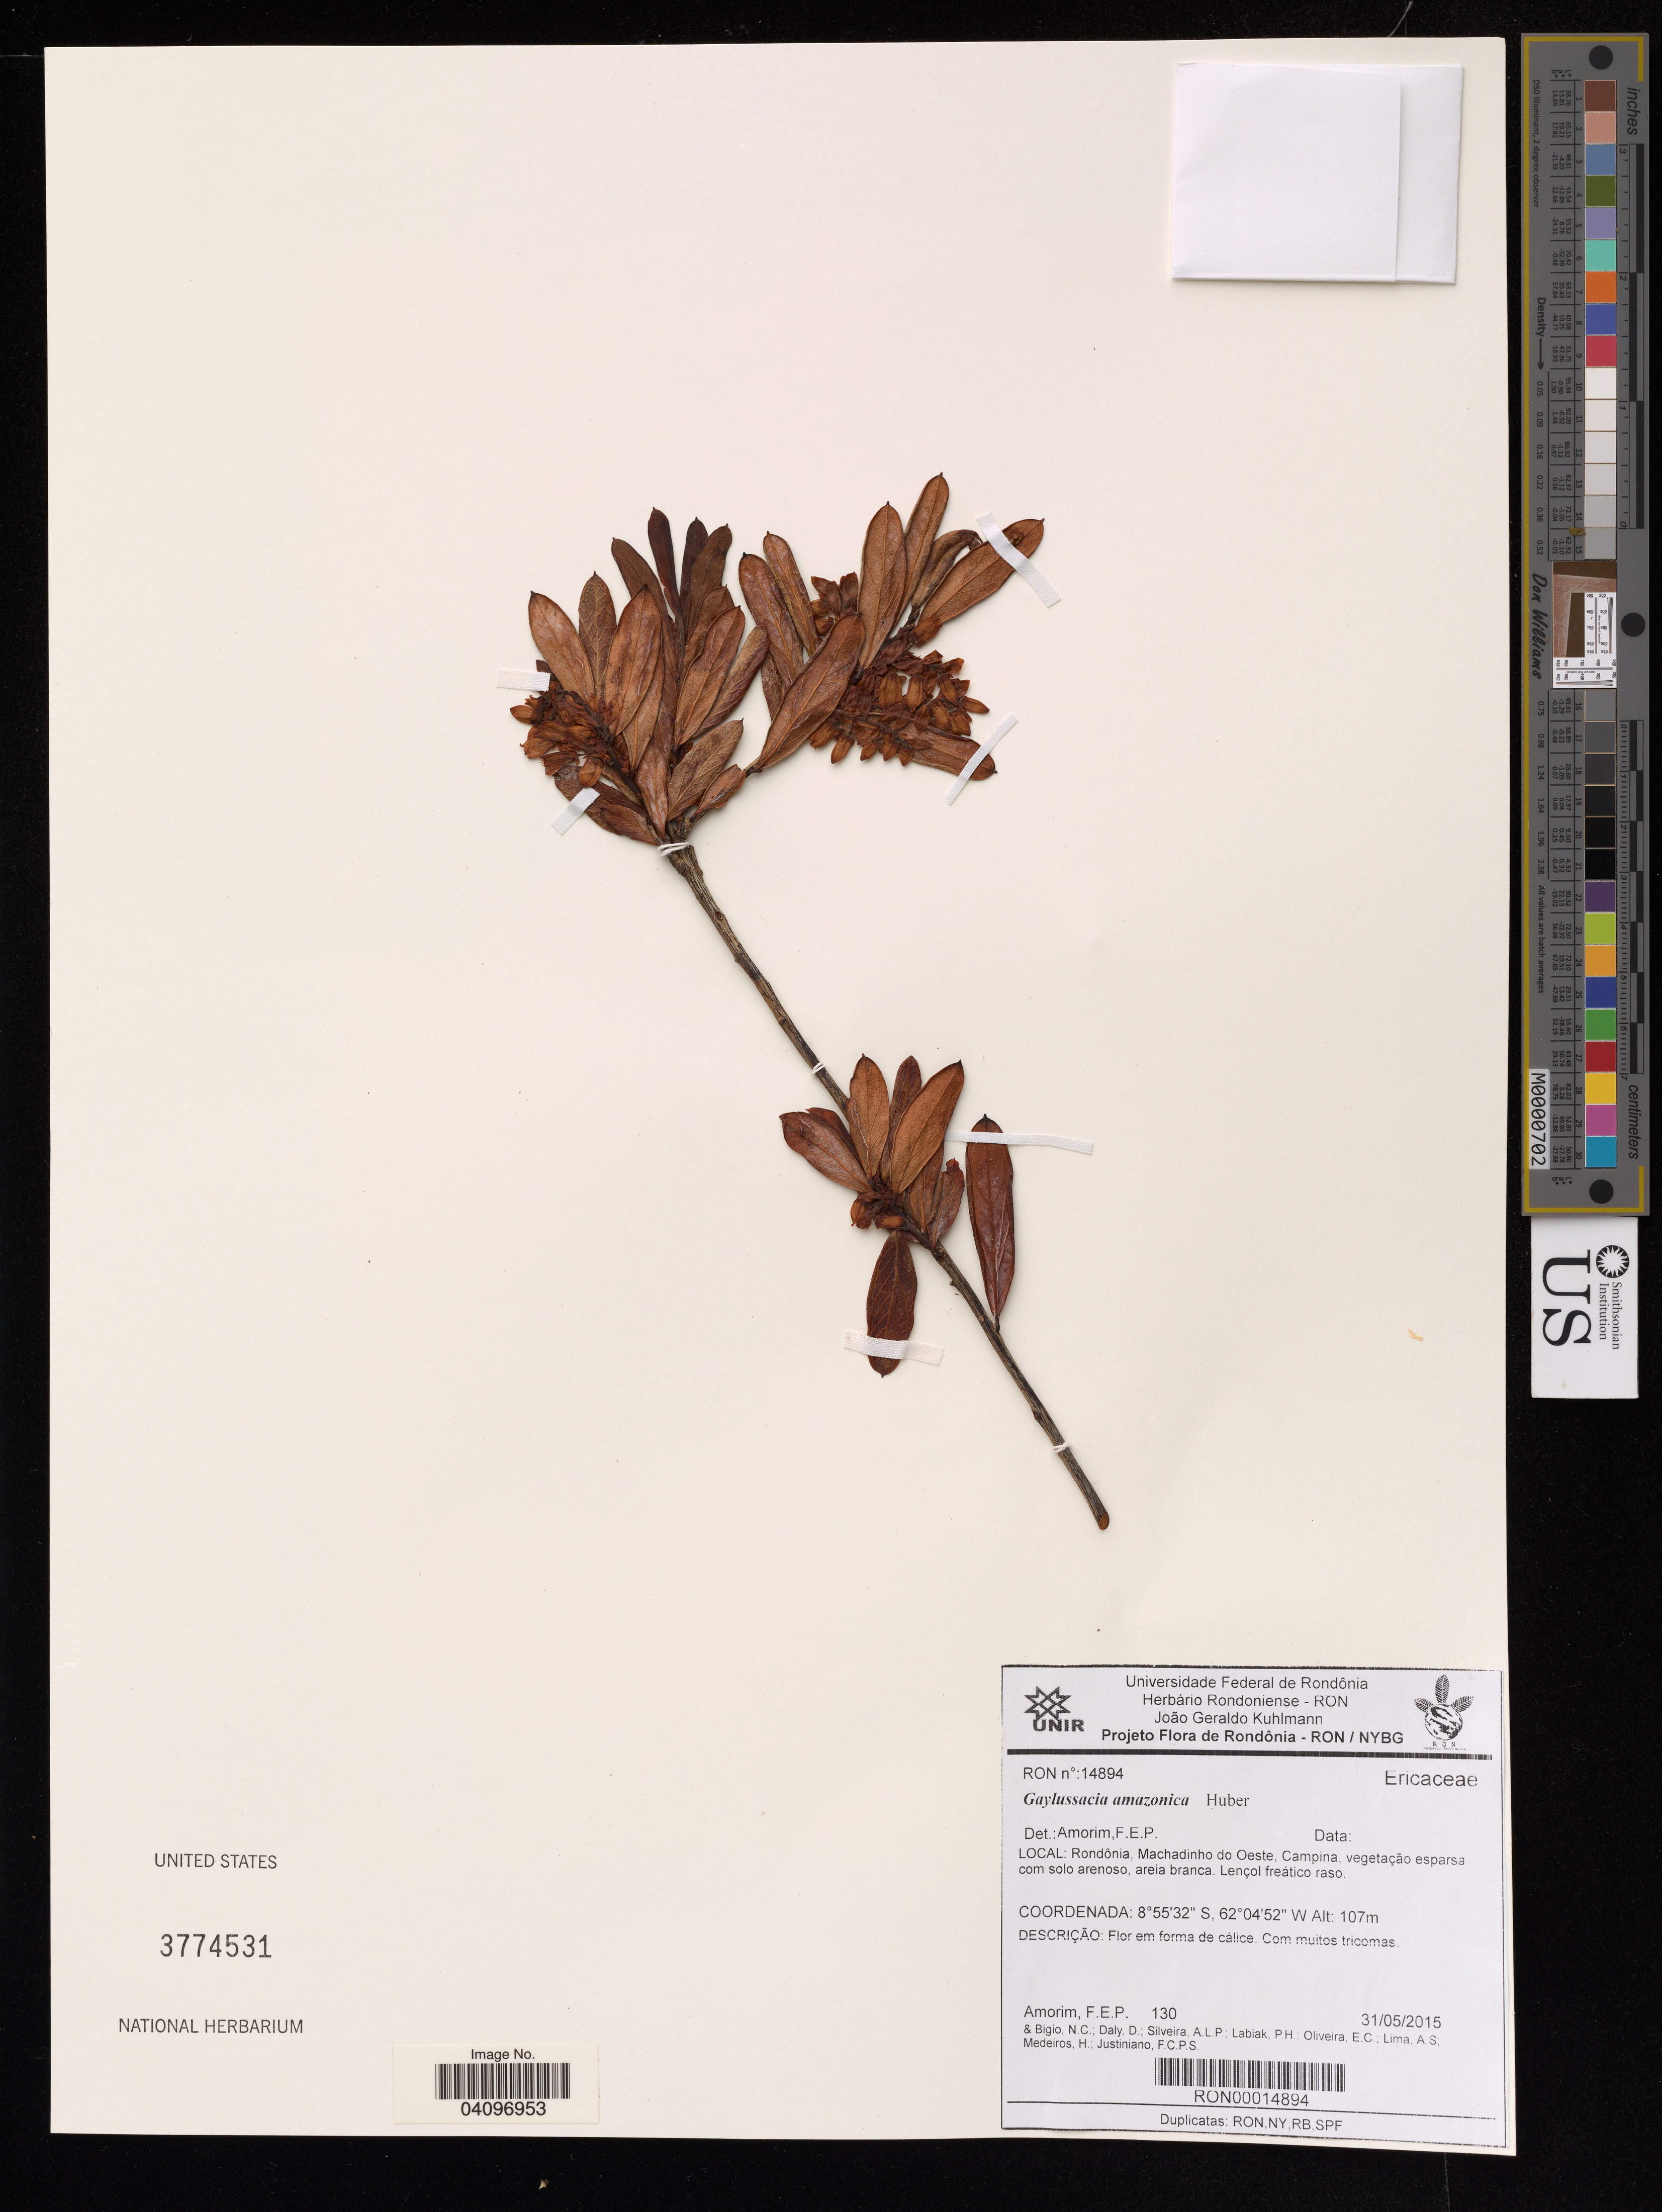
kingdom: Plantae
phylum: Tracheophyta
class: Magnoliopsida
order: Ericales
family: Ericaceae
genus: Gaylussacia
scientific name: Gaylussacia amazonica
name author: Huber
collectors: F. Amorim, N. C. Bigio, D. Daly & A. Silveira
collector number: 130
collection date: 2015-05-31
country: Brazil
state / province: Rondônia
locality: Machadinho do Oeste, Campina, vegetação esparsa com solo arenoso, areia branca. Lençol freático raso.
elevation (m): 107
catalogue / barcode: US 3774531